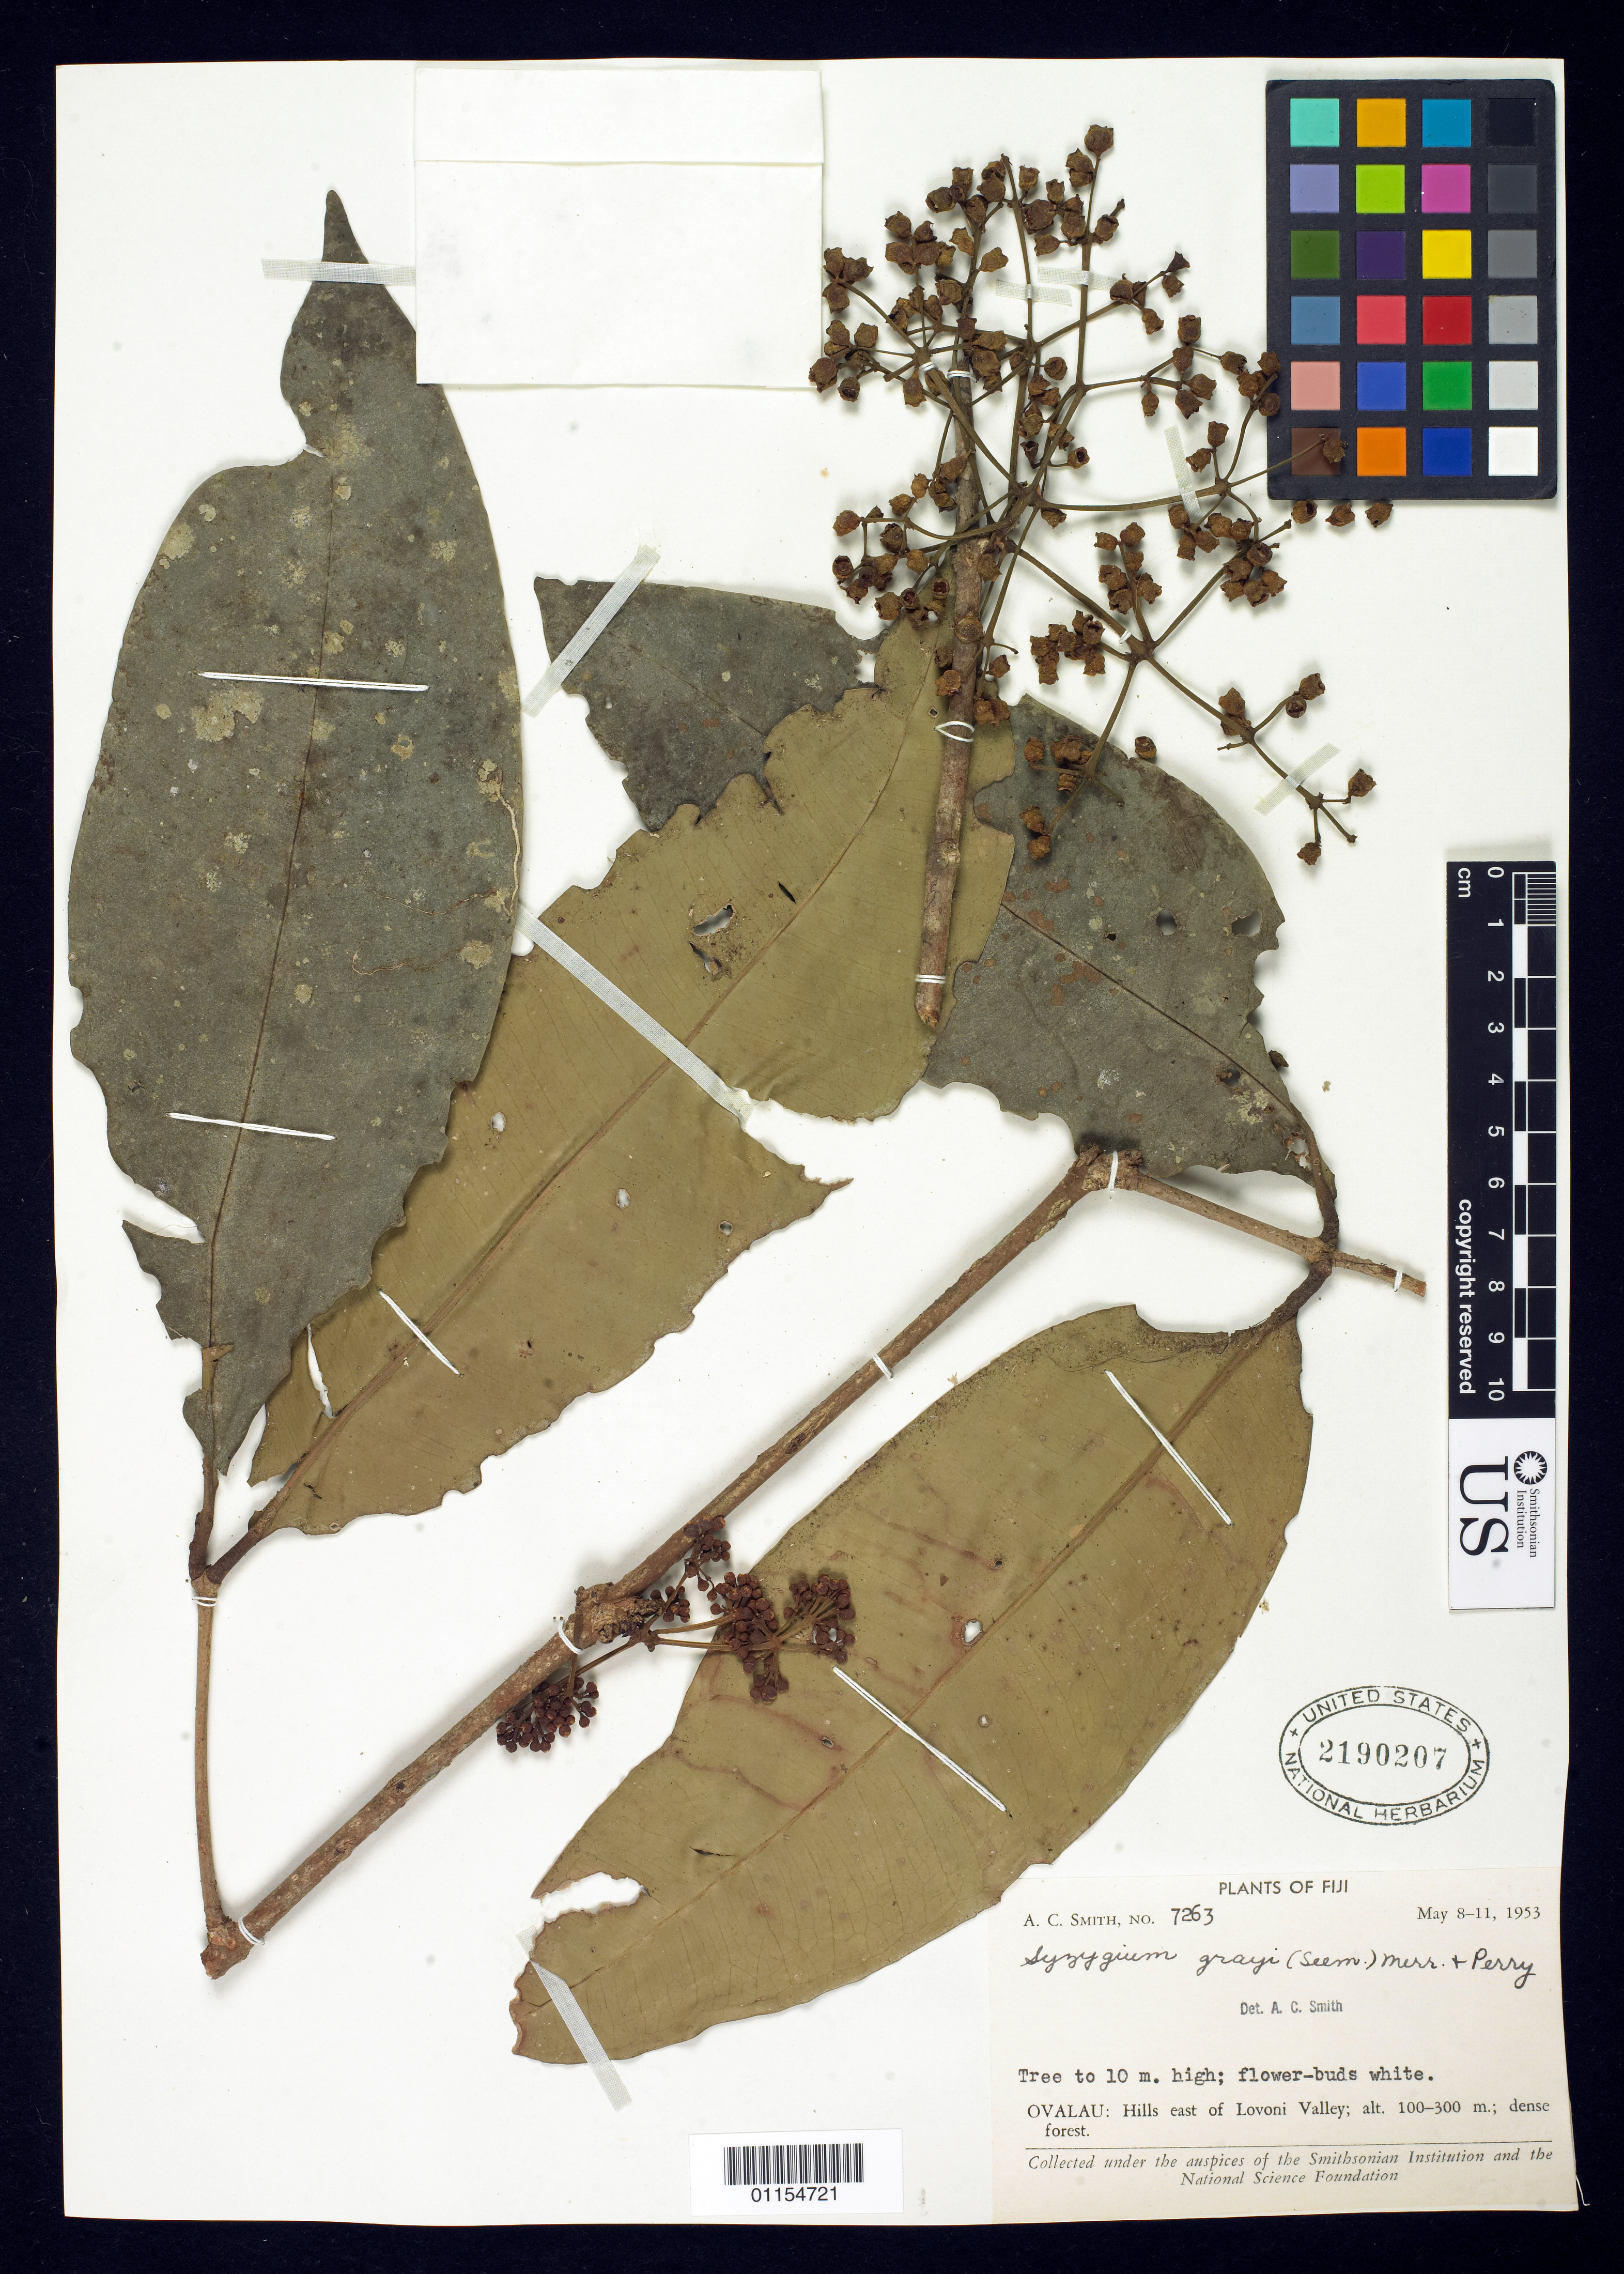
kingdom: Plantae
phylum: Tracheophyta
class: Magnoliopsida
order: Myrtales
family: Myrtaceae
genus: Syzygium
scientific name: Syzygium grayi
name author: (Seem.) Merr. & L.M. Perry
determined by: Smith, A. C.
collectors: A. C. Smith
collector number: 7263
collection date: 1953-05-08/1953-05-11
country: Fiji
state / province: Ovalau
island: Ovalau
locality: hills east of Lovoni Valley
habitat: Dense forest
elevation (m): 100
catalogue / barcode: US 2190207